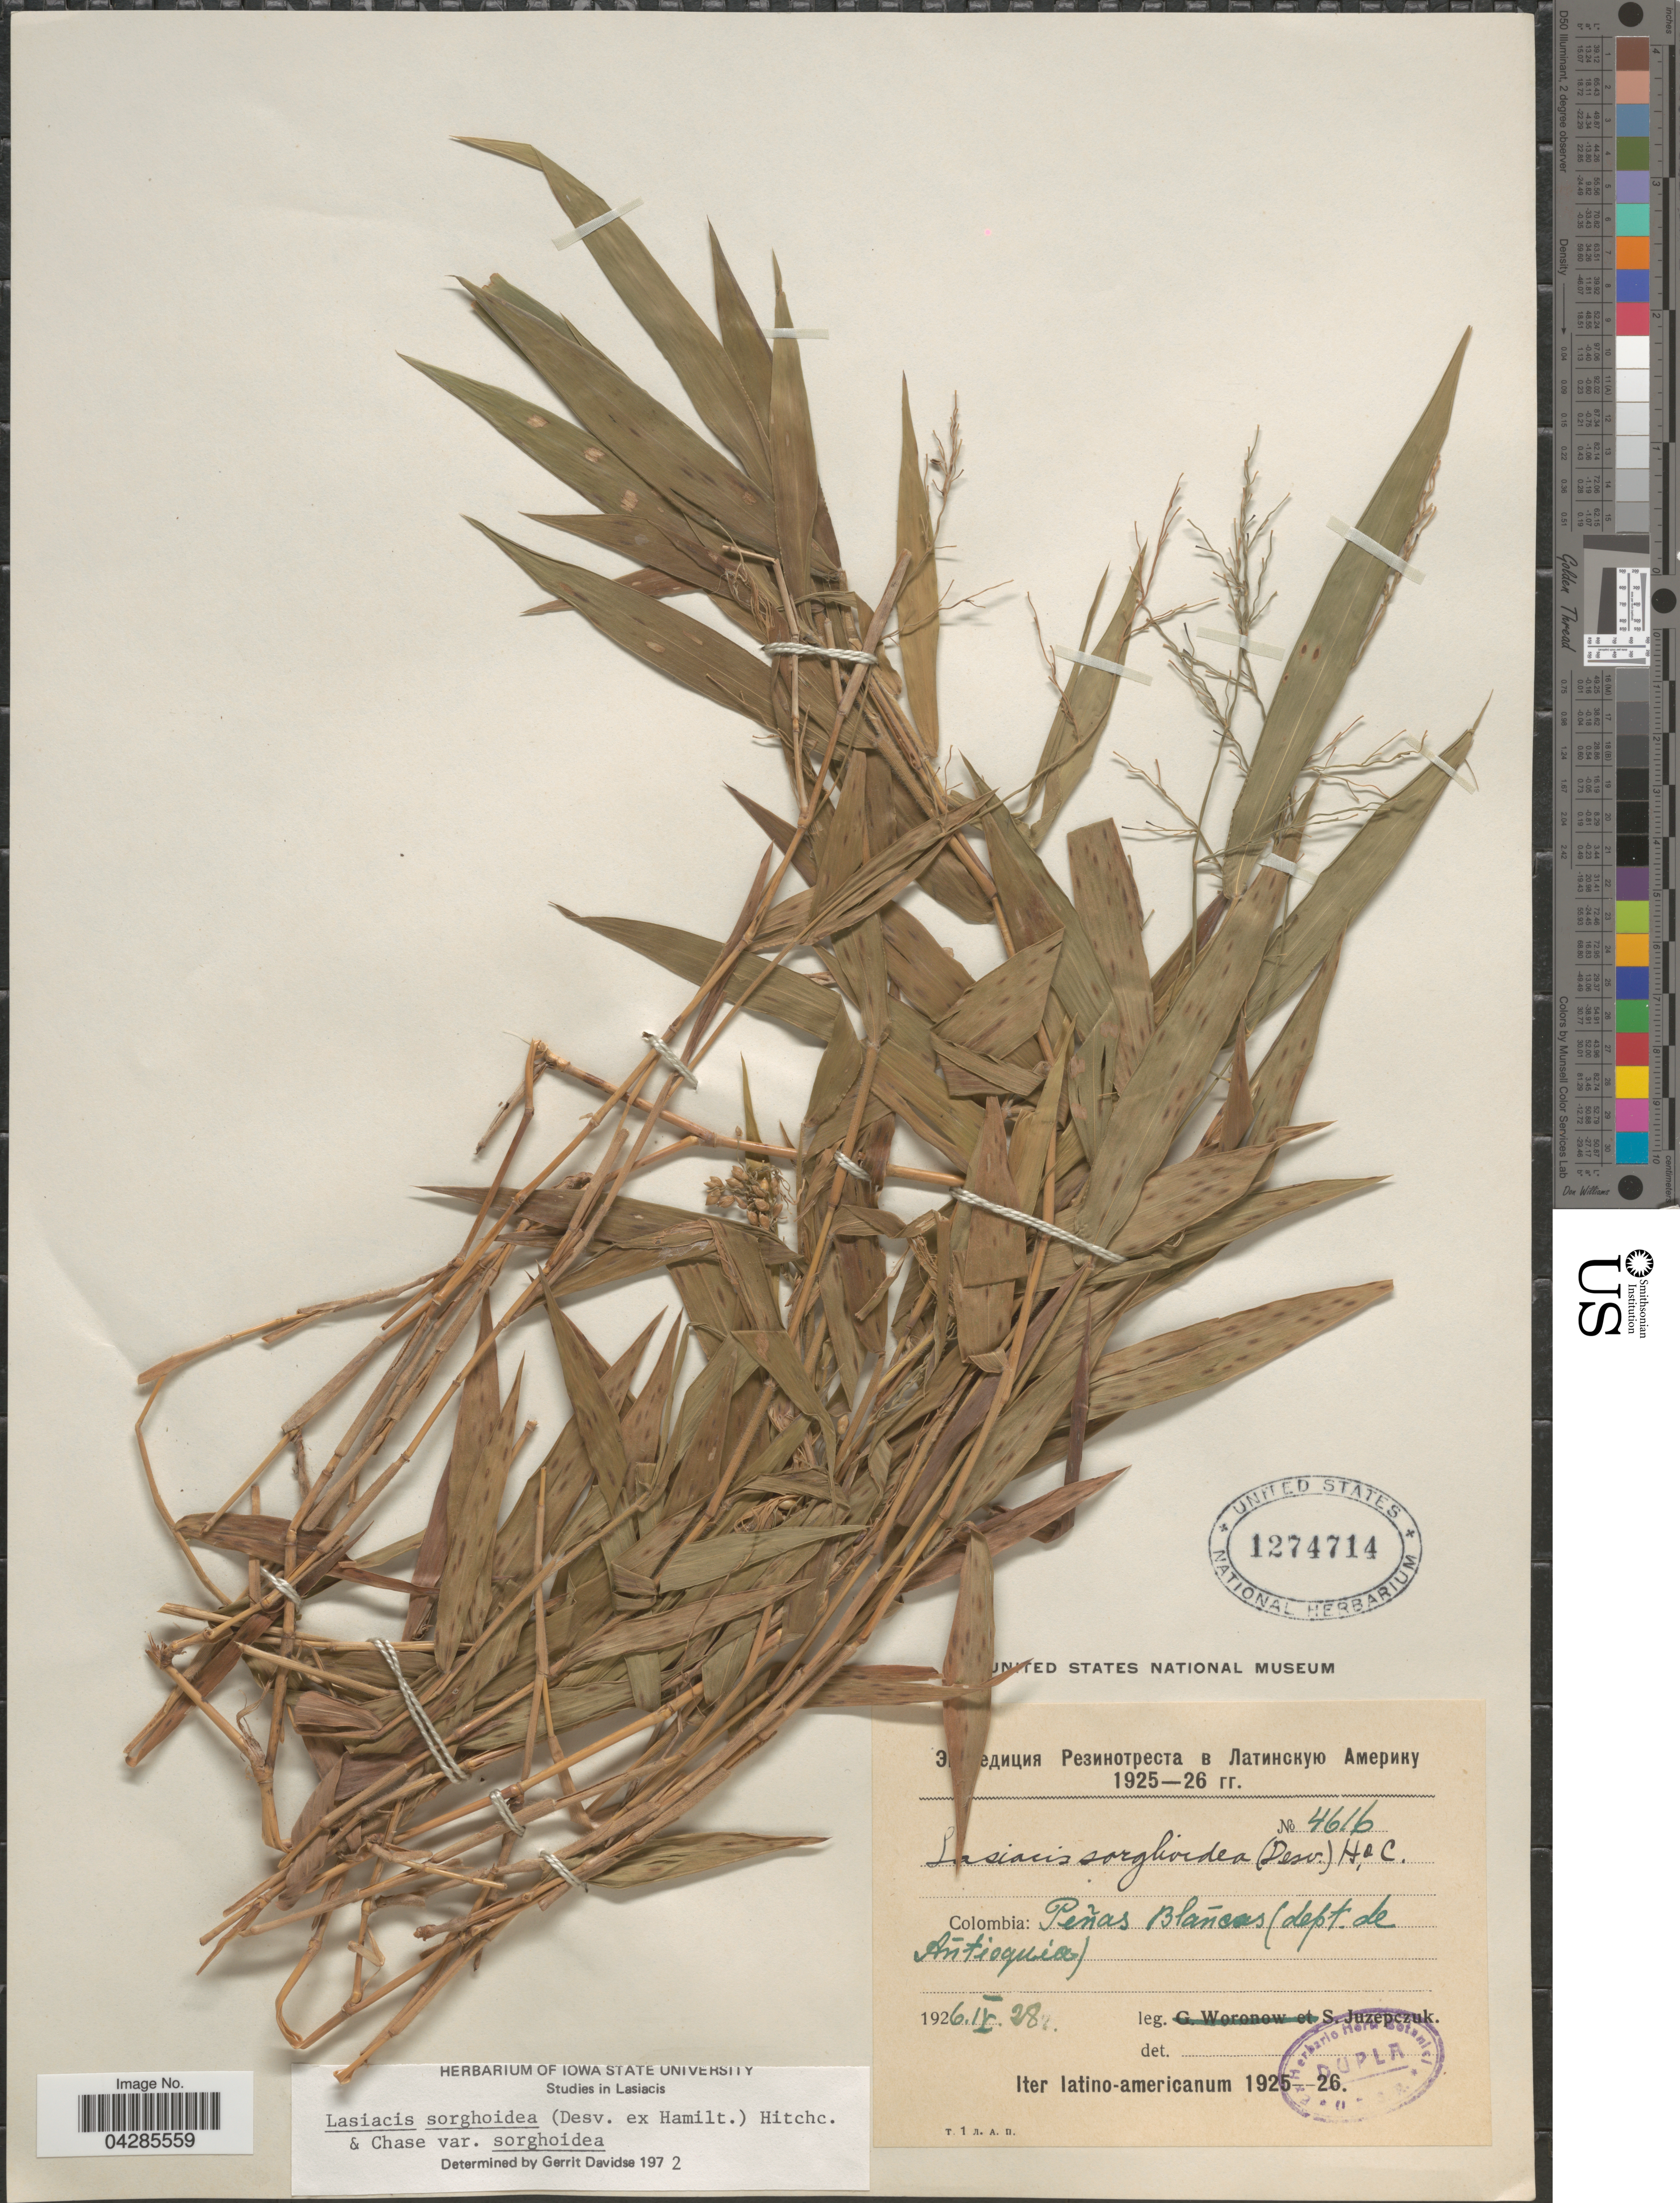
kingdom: Plantae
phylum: Tracheophyta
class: Liliopsida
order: Poales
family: Poaceae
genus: Lasiacis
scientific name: Lasiacis sorghoidea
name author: (Desv. ex Ham.) Hitchc. & Chase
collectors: S. V. Juzepczuk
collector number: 4616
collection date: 1926-04-28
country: Colombia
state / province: Antioquia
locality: Peñas Blañcas (dept. de Añtioquia). Iter latino-americanum 1925-26.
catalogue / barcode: US 1274714